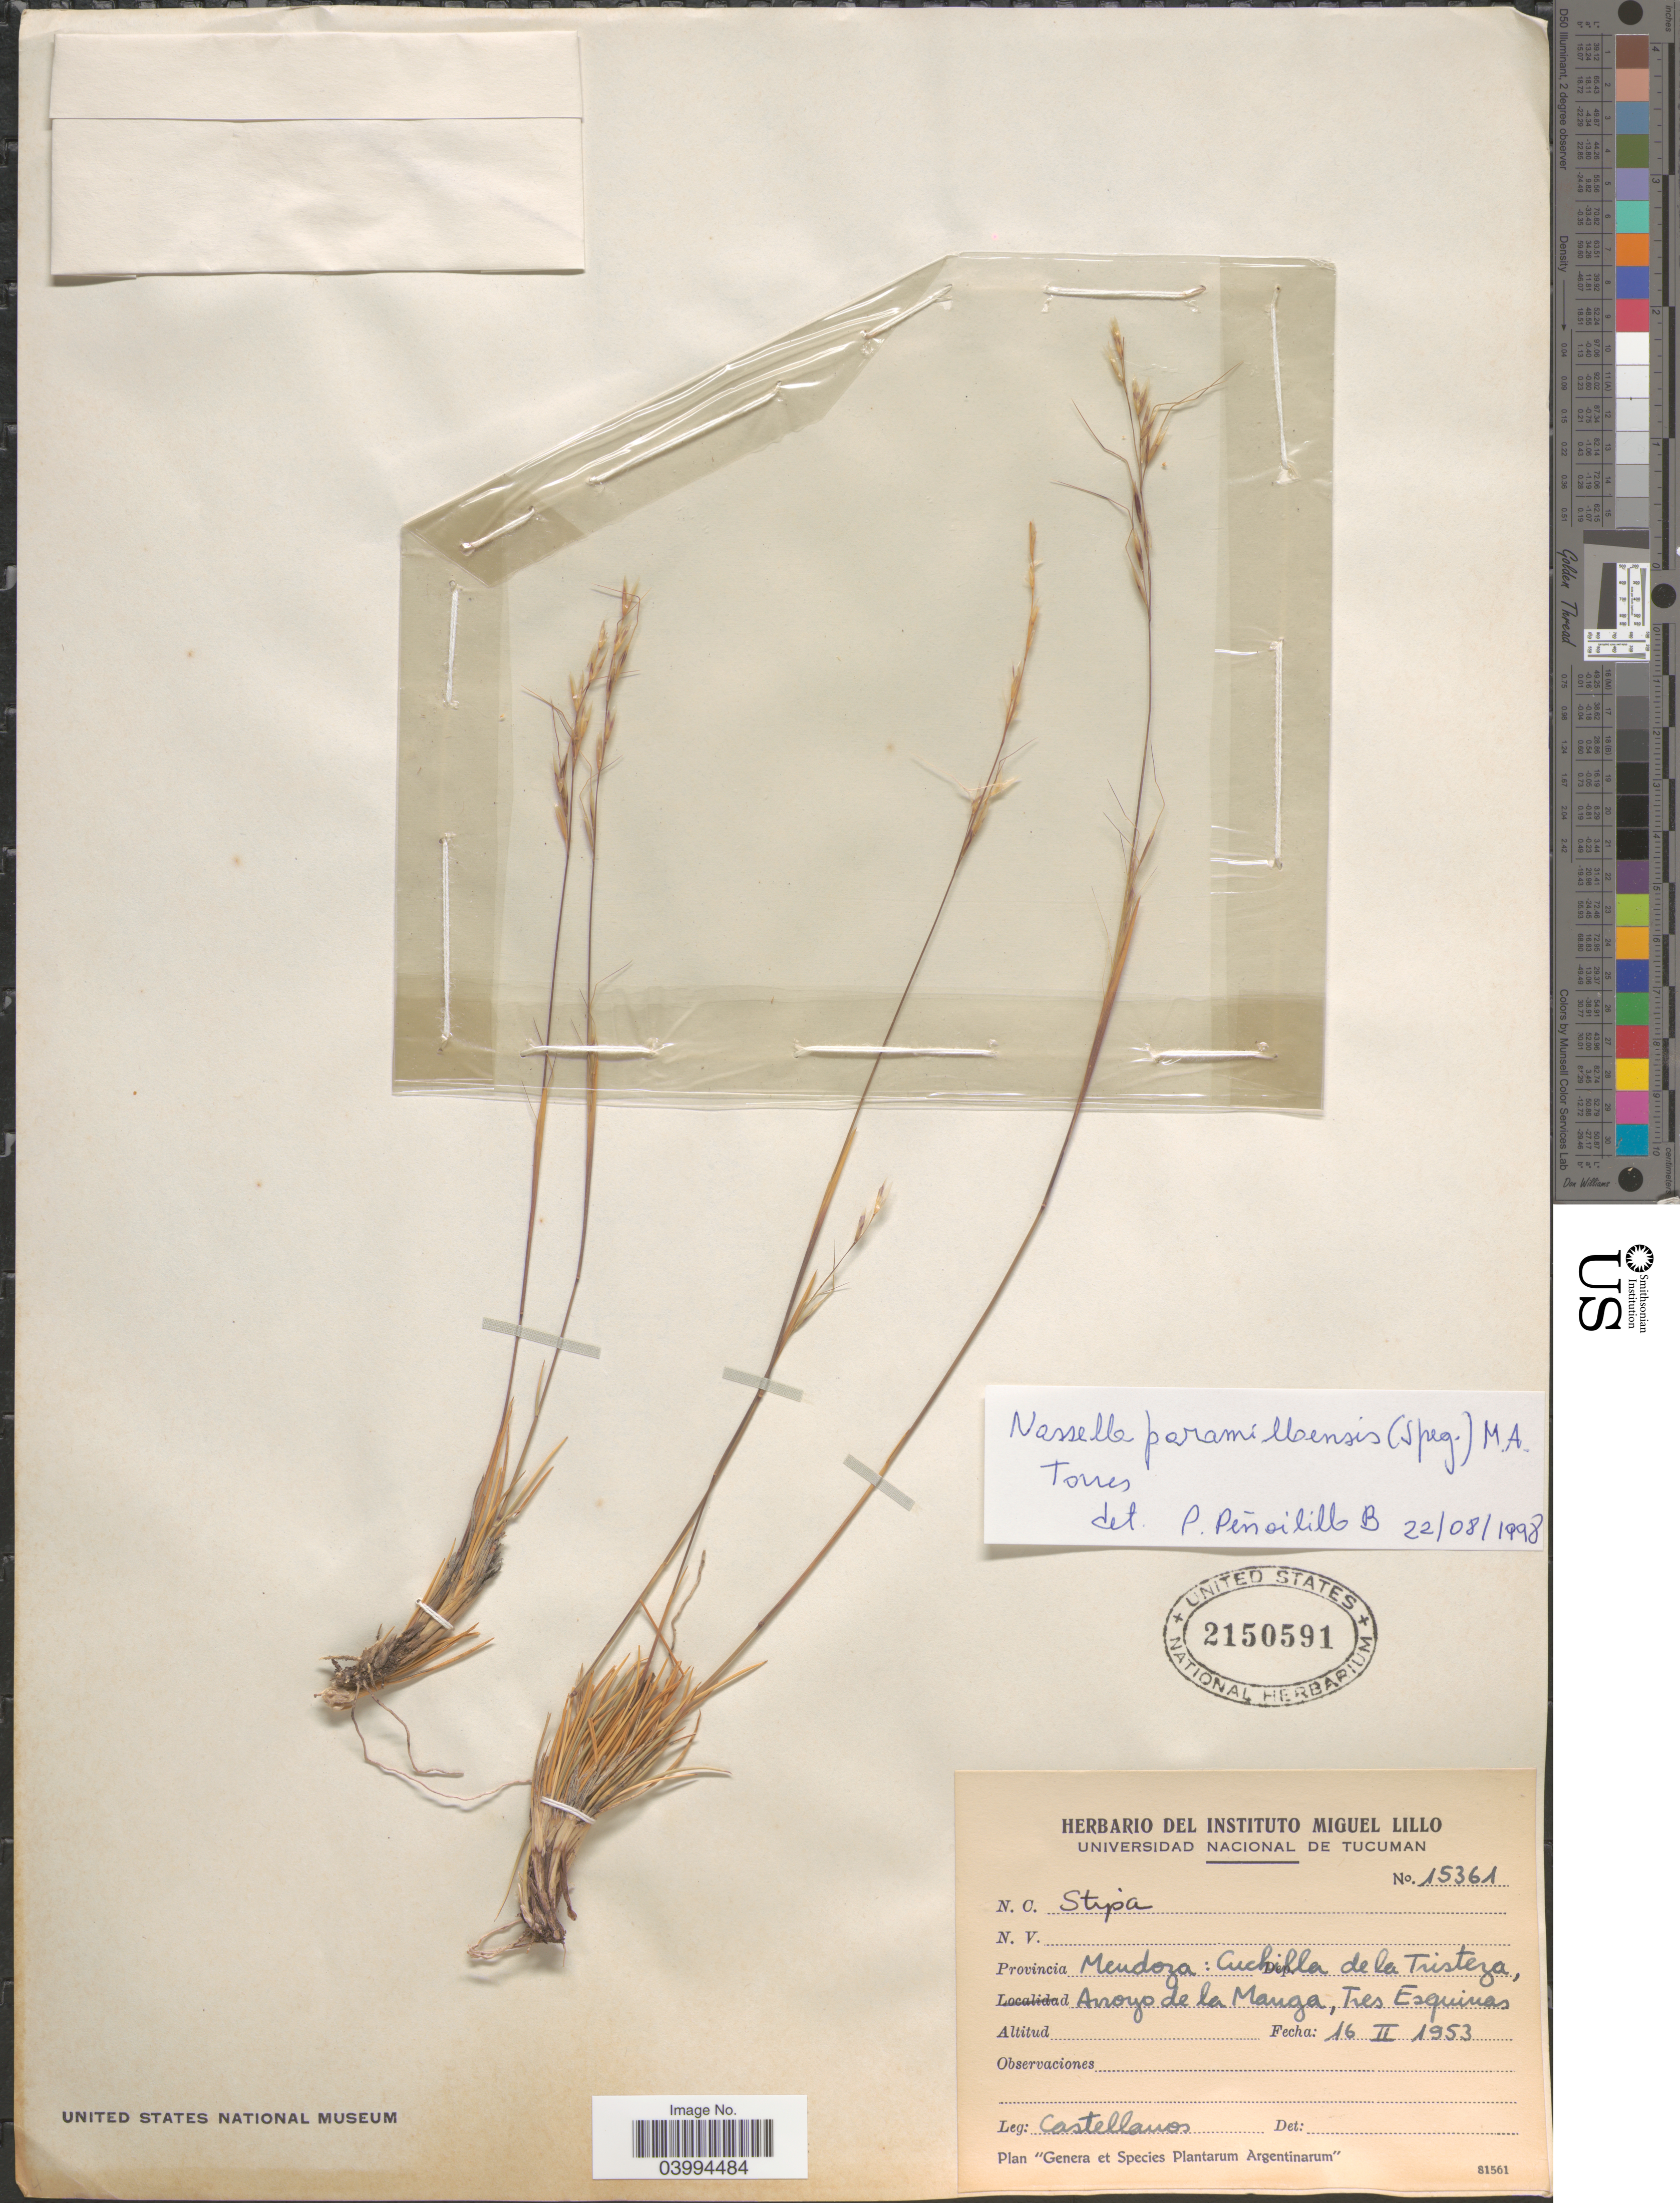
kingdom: Plantae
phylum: Tracheophyta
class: Liliopsida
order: Poales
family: Poaceae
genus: Nassella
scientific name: Nassella paramilloensis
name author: (Speg.) Torres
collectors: -- Castellanos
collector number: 15361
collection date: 1953-02-16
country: Argentina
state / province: Mendoza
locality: Cuchilla de la Tristeza, Arroyo de la Manga, Tres Esquinas.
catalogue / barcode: US 2150591